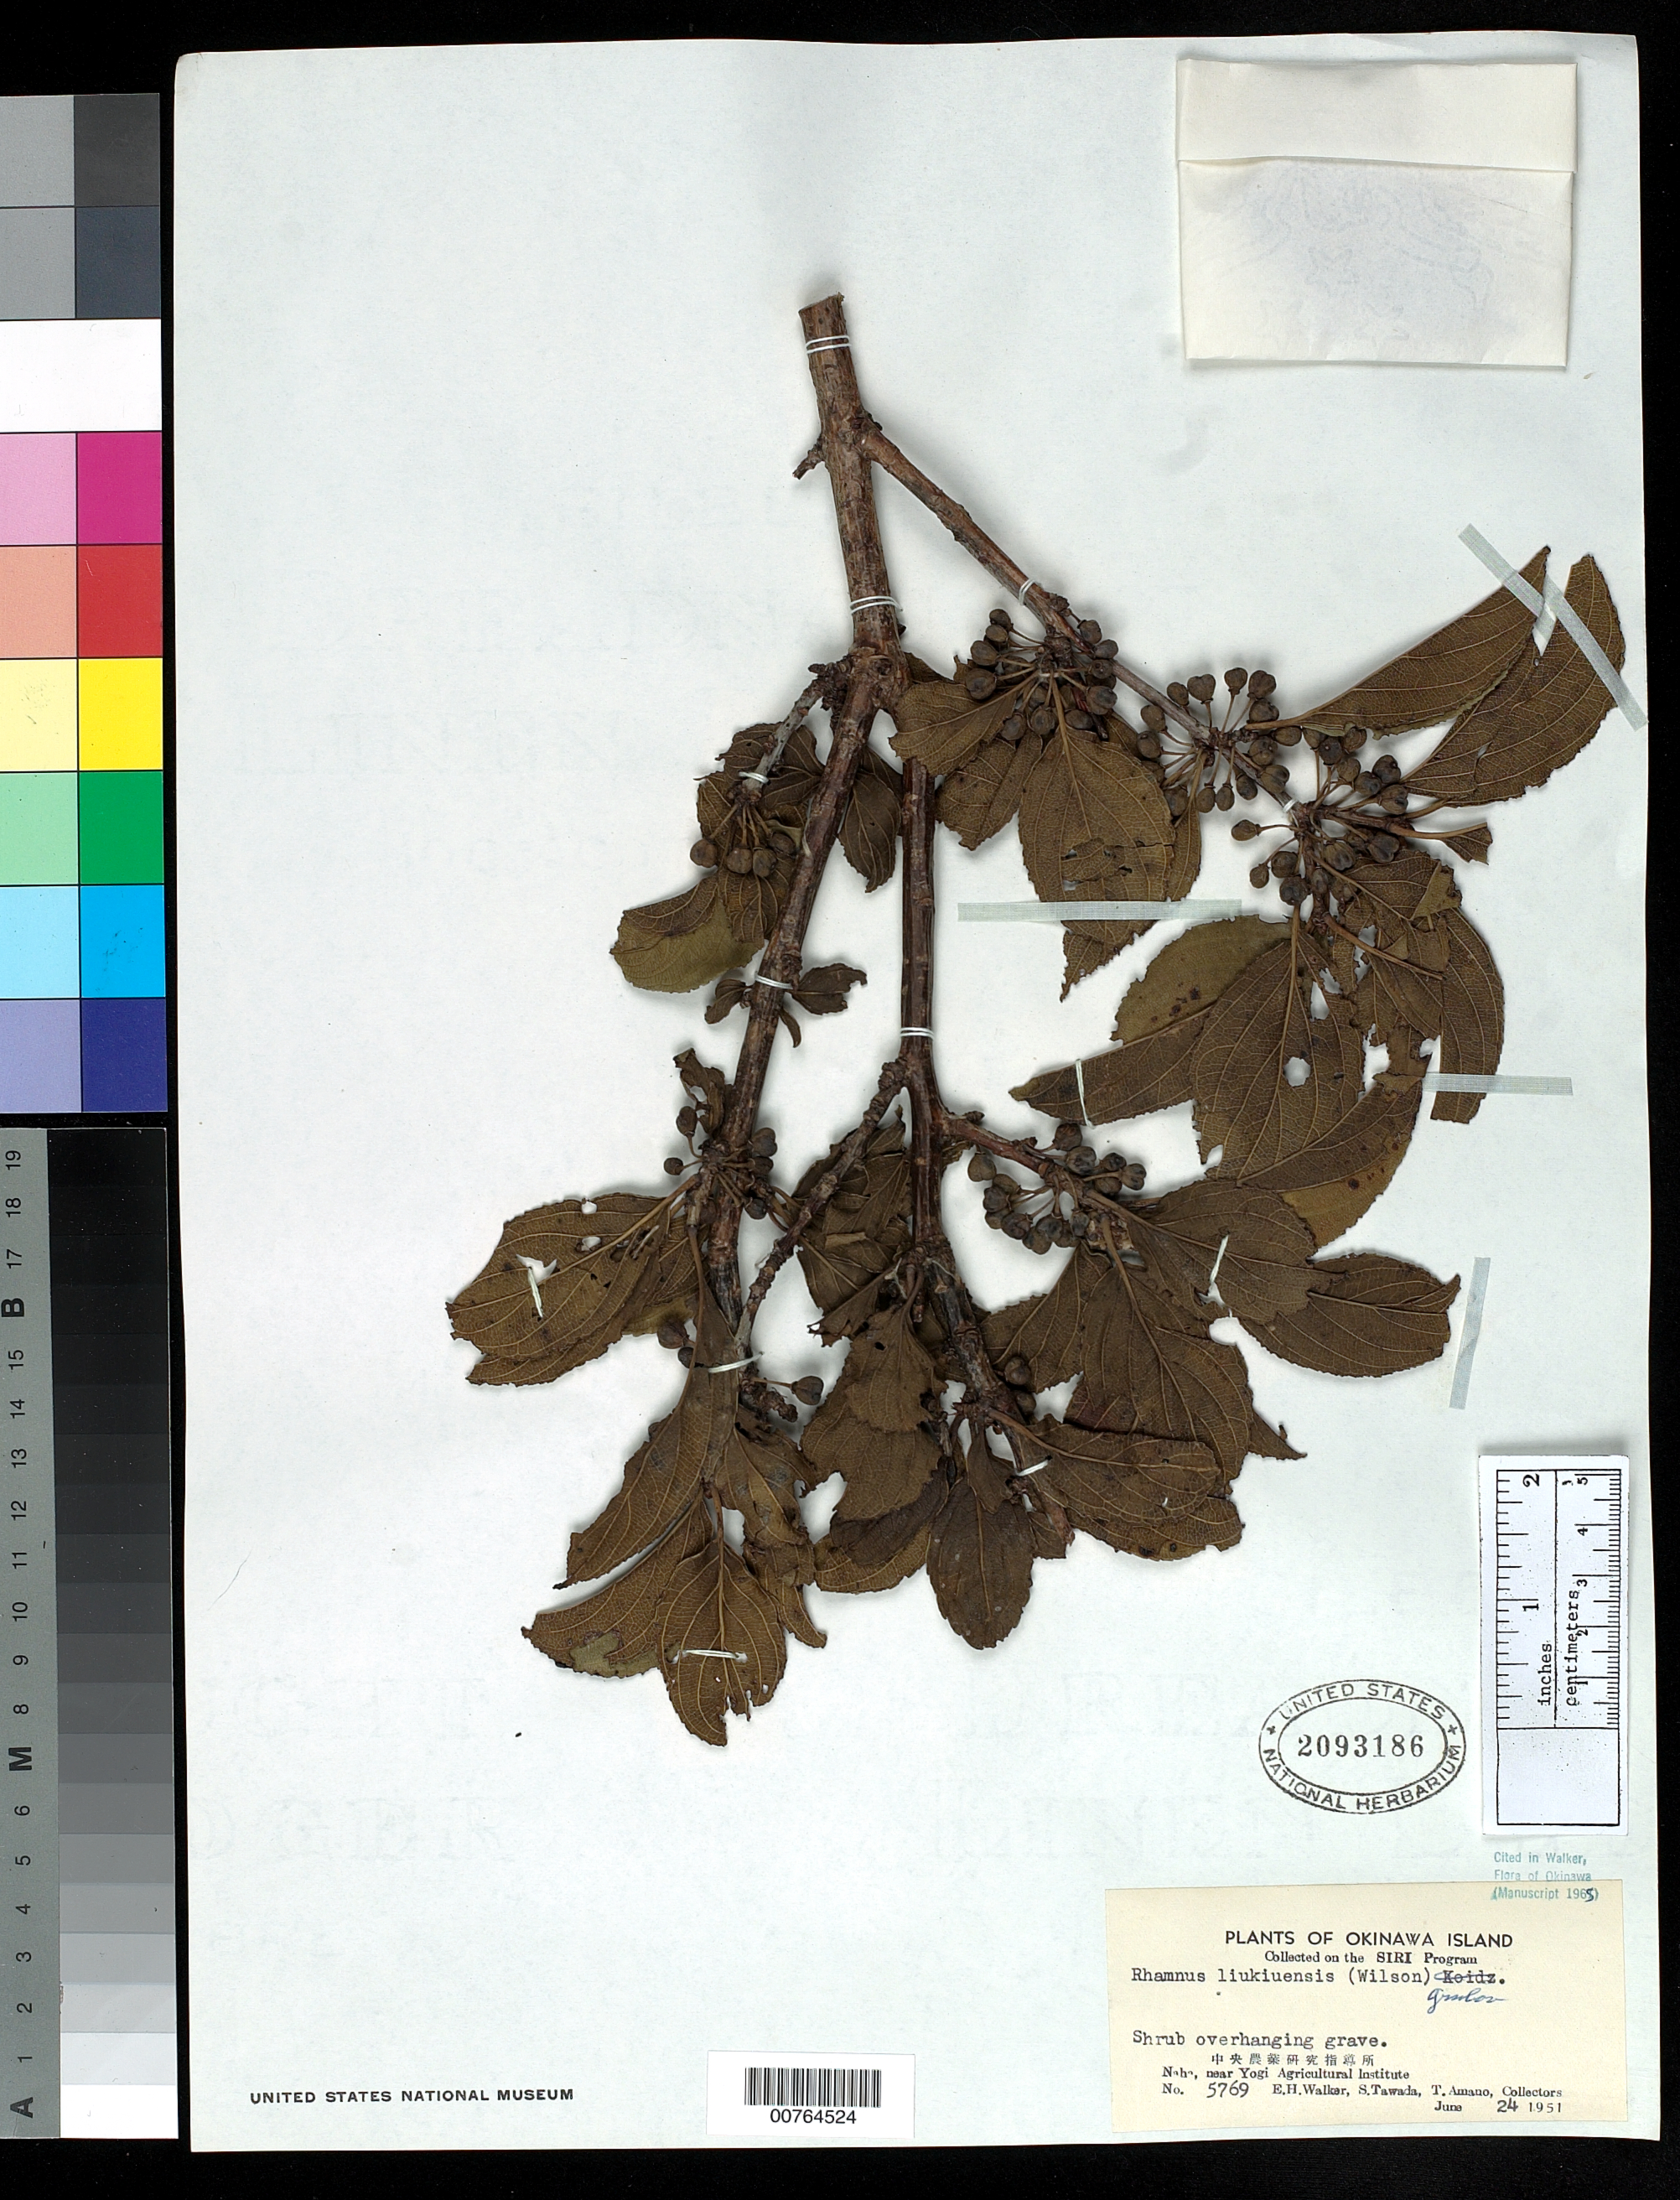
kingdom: Plantae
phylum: Tracheophyta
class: Magnoliopsida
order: Rosales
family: Rhamnaceae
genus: Rhamnus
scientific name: Rhamnus liukiuensis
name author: (E.H. Wilson) Koidz.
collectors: E. H. Walker, S. Tawada & T. Amano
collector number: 5769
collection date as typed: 24 Jun 1951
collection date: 1951-06-24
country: Japan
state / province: Okinawa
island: Okinawa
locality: Naha, near Yogi Agricultural Institute.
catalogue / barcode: US 2093186